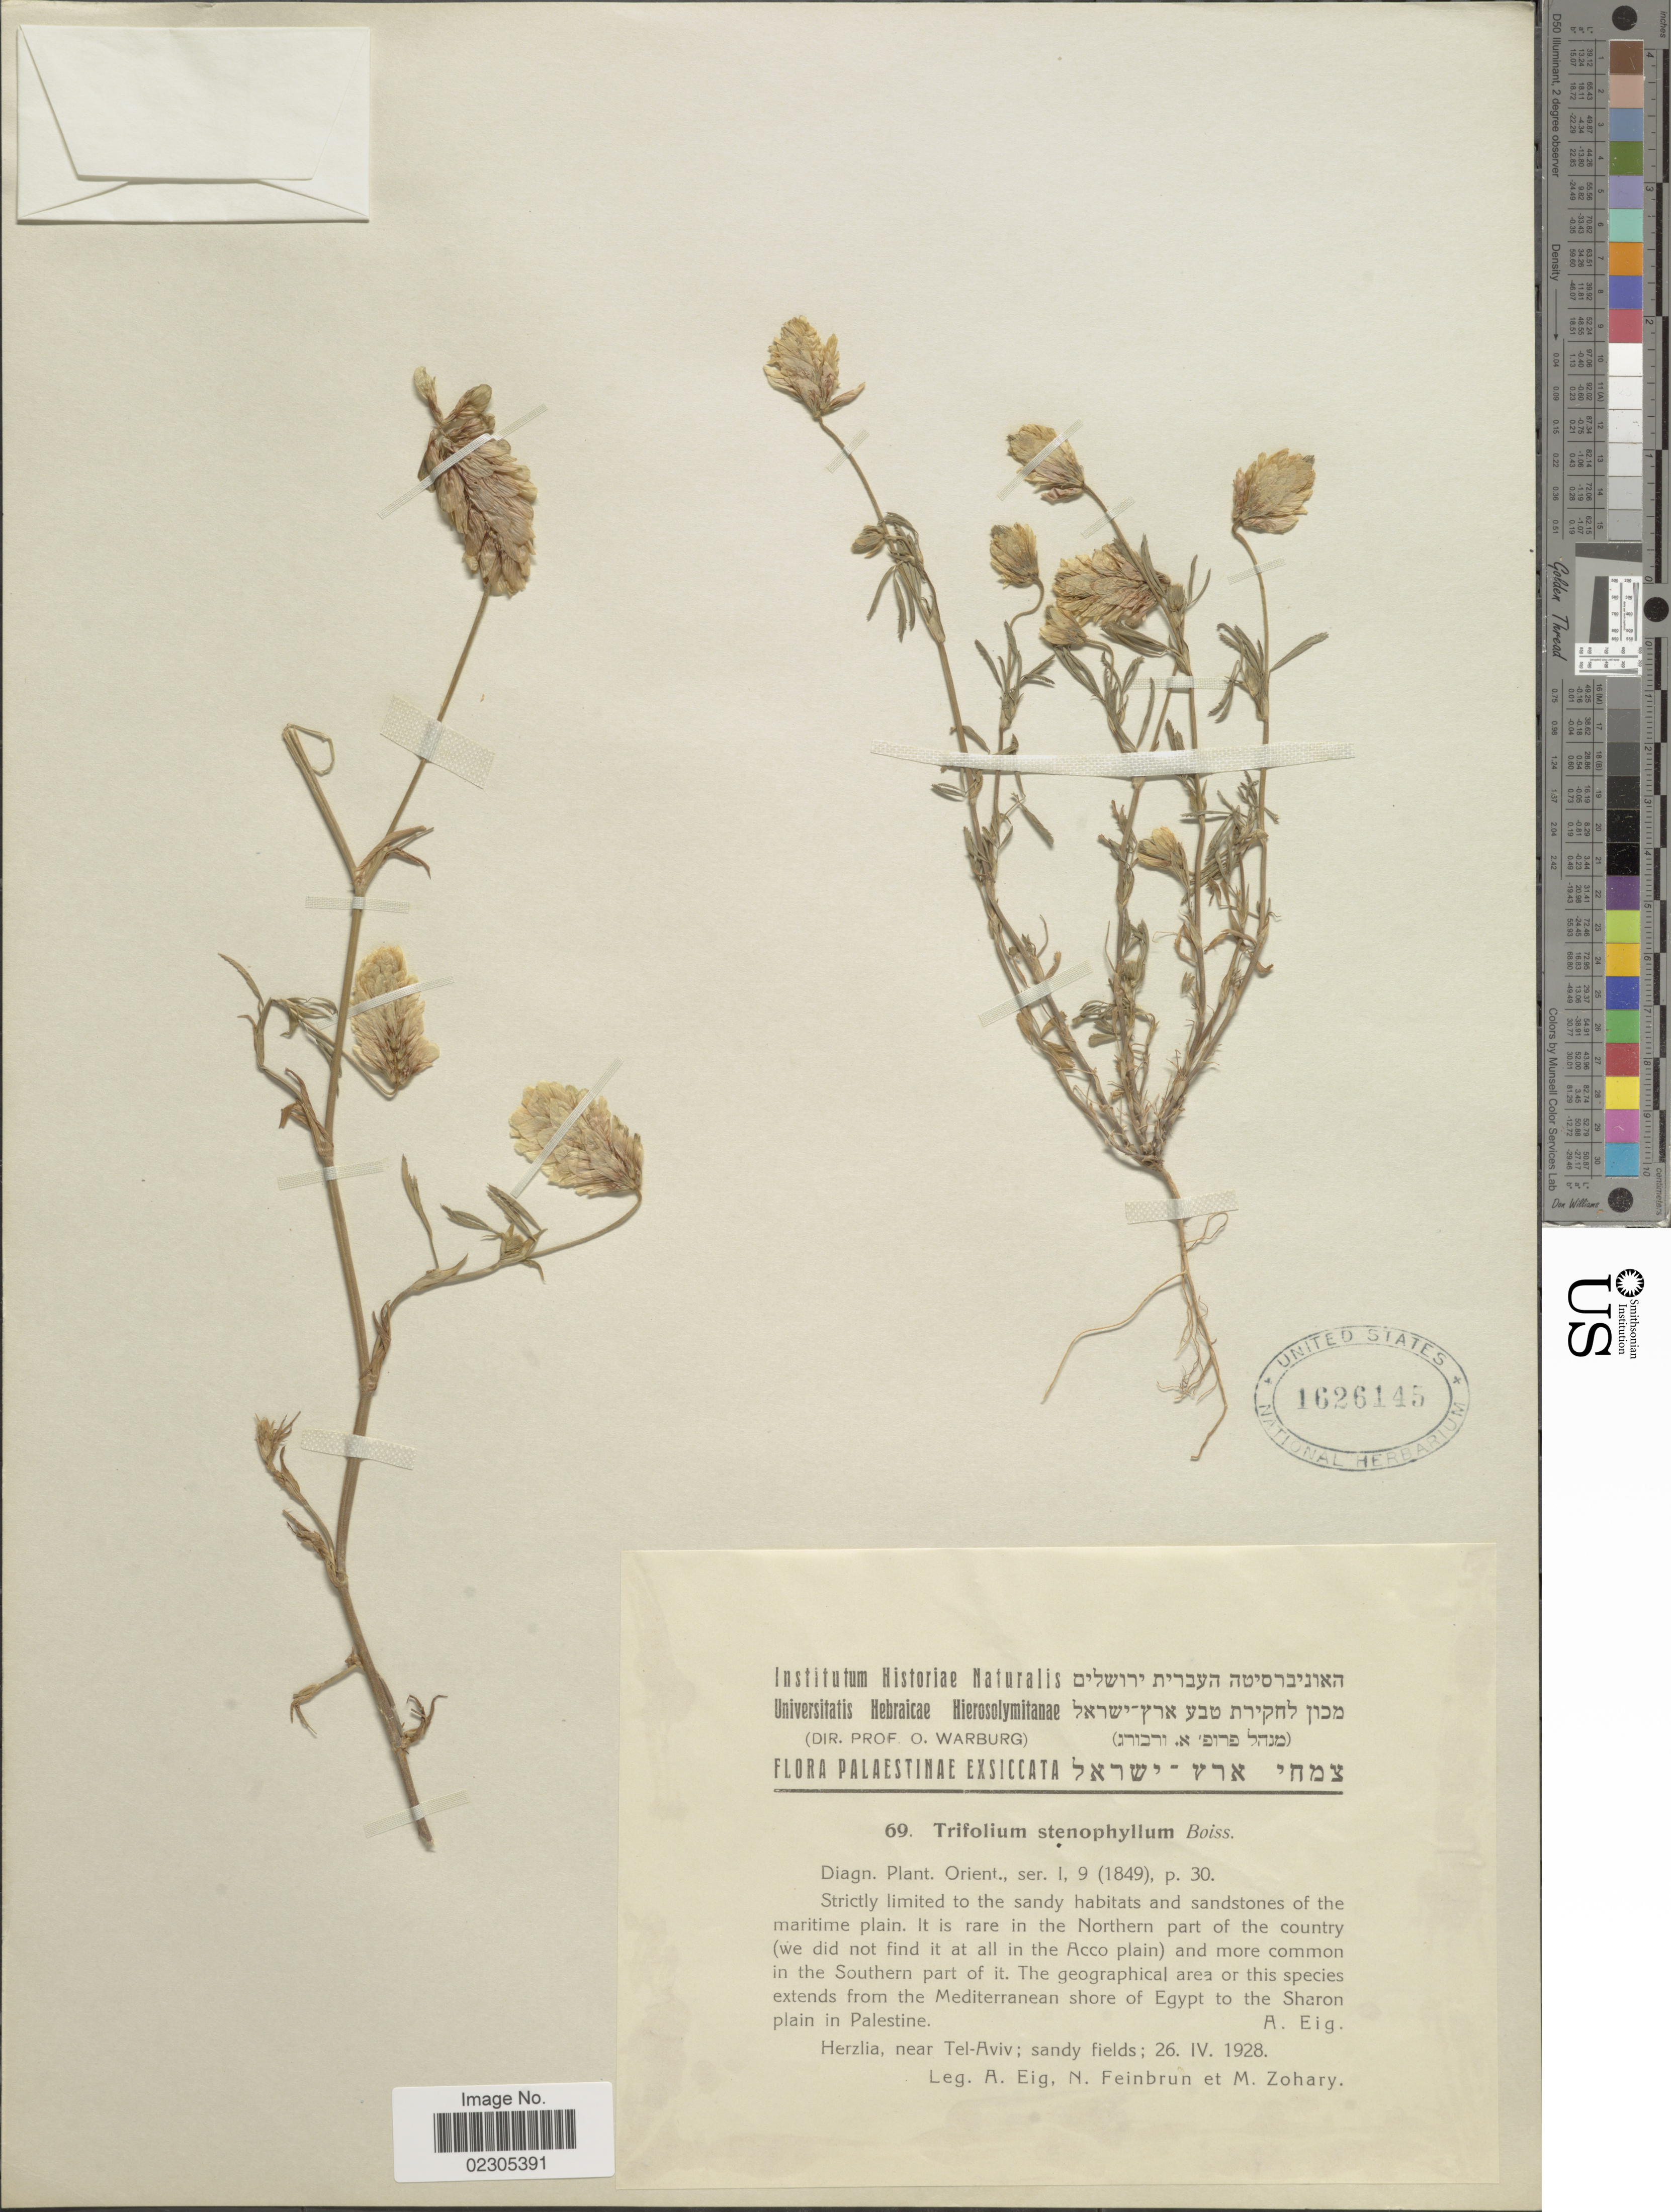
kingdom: Plantae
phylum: Tracheophyta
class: Magnoliopsida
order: Fabales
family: Fabaceae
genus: Trifolium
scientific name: Trifolium stenophyllum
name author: Nutt.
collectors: A. Eig, N. Feinbrun & M. Zohary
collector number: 69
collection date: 1928-04-26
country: Israel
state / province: Tel Aviv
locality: Palestinae, Mediterranean shore of Egypt to the Sharon plain in Palestine, Herzlia, near Tel-Aviv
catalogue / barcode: US 1626145